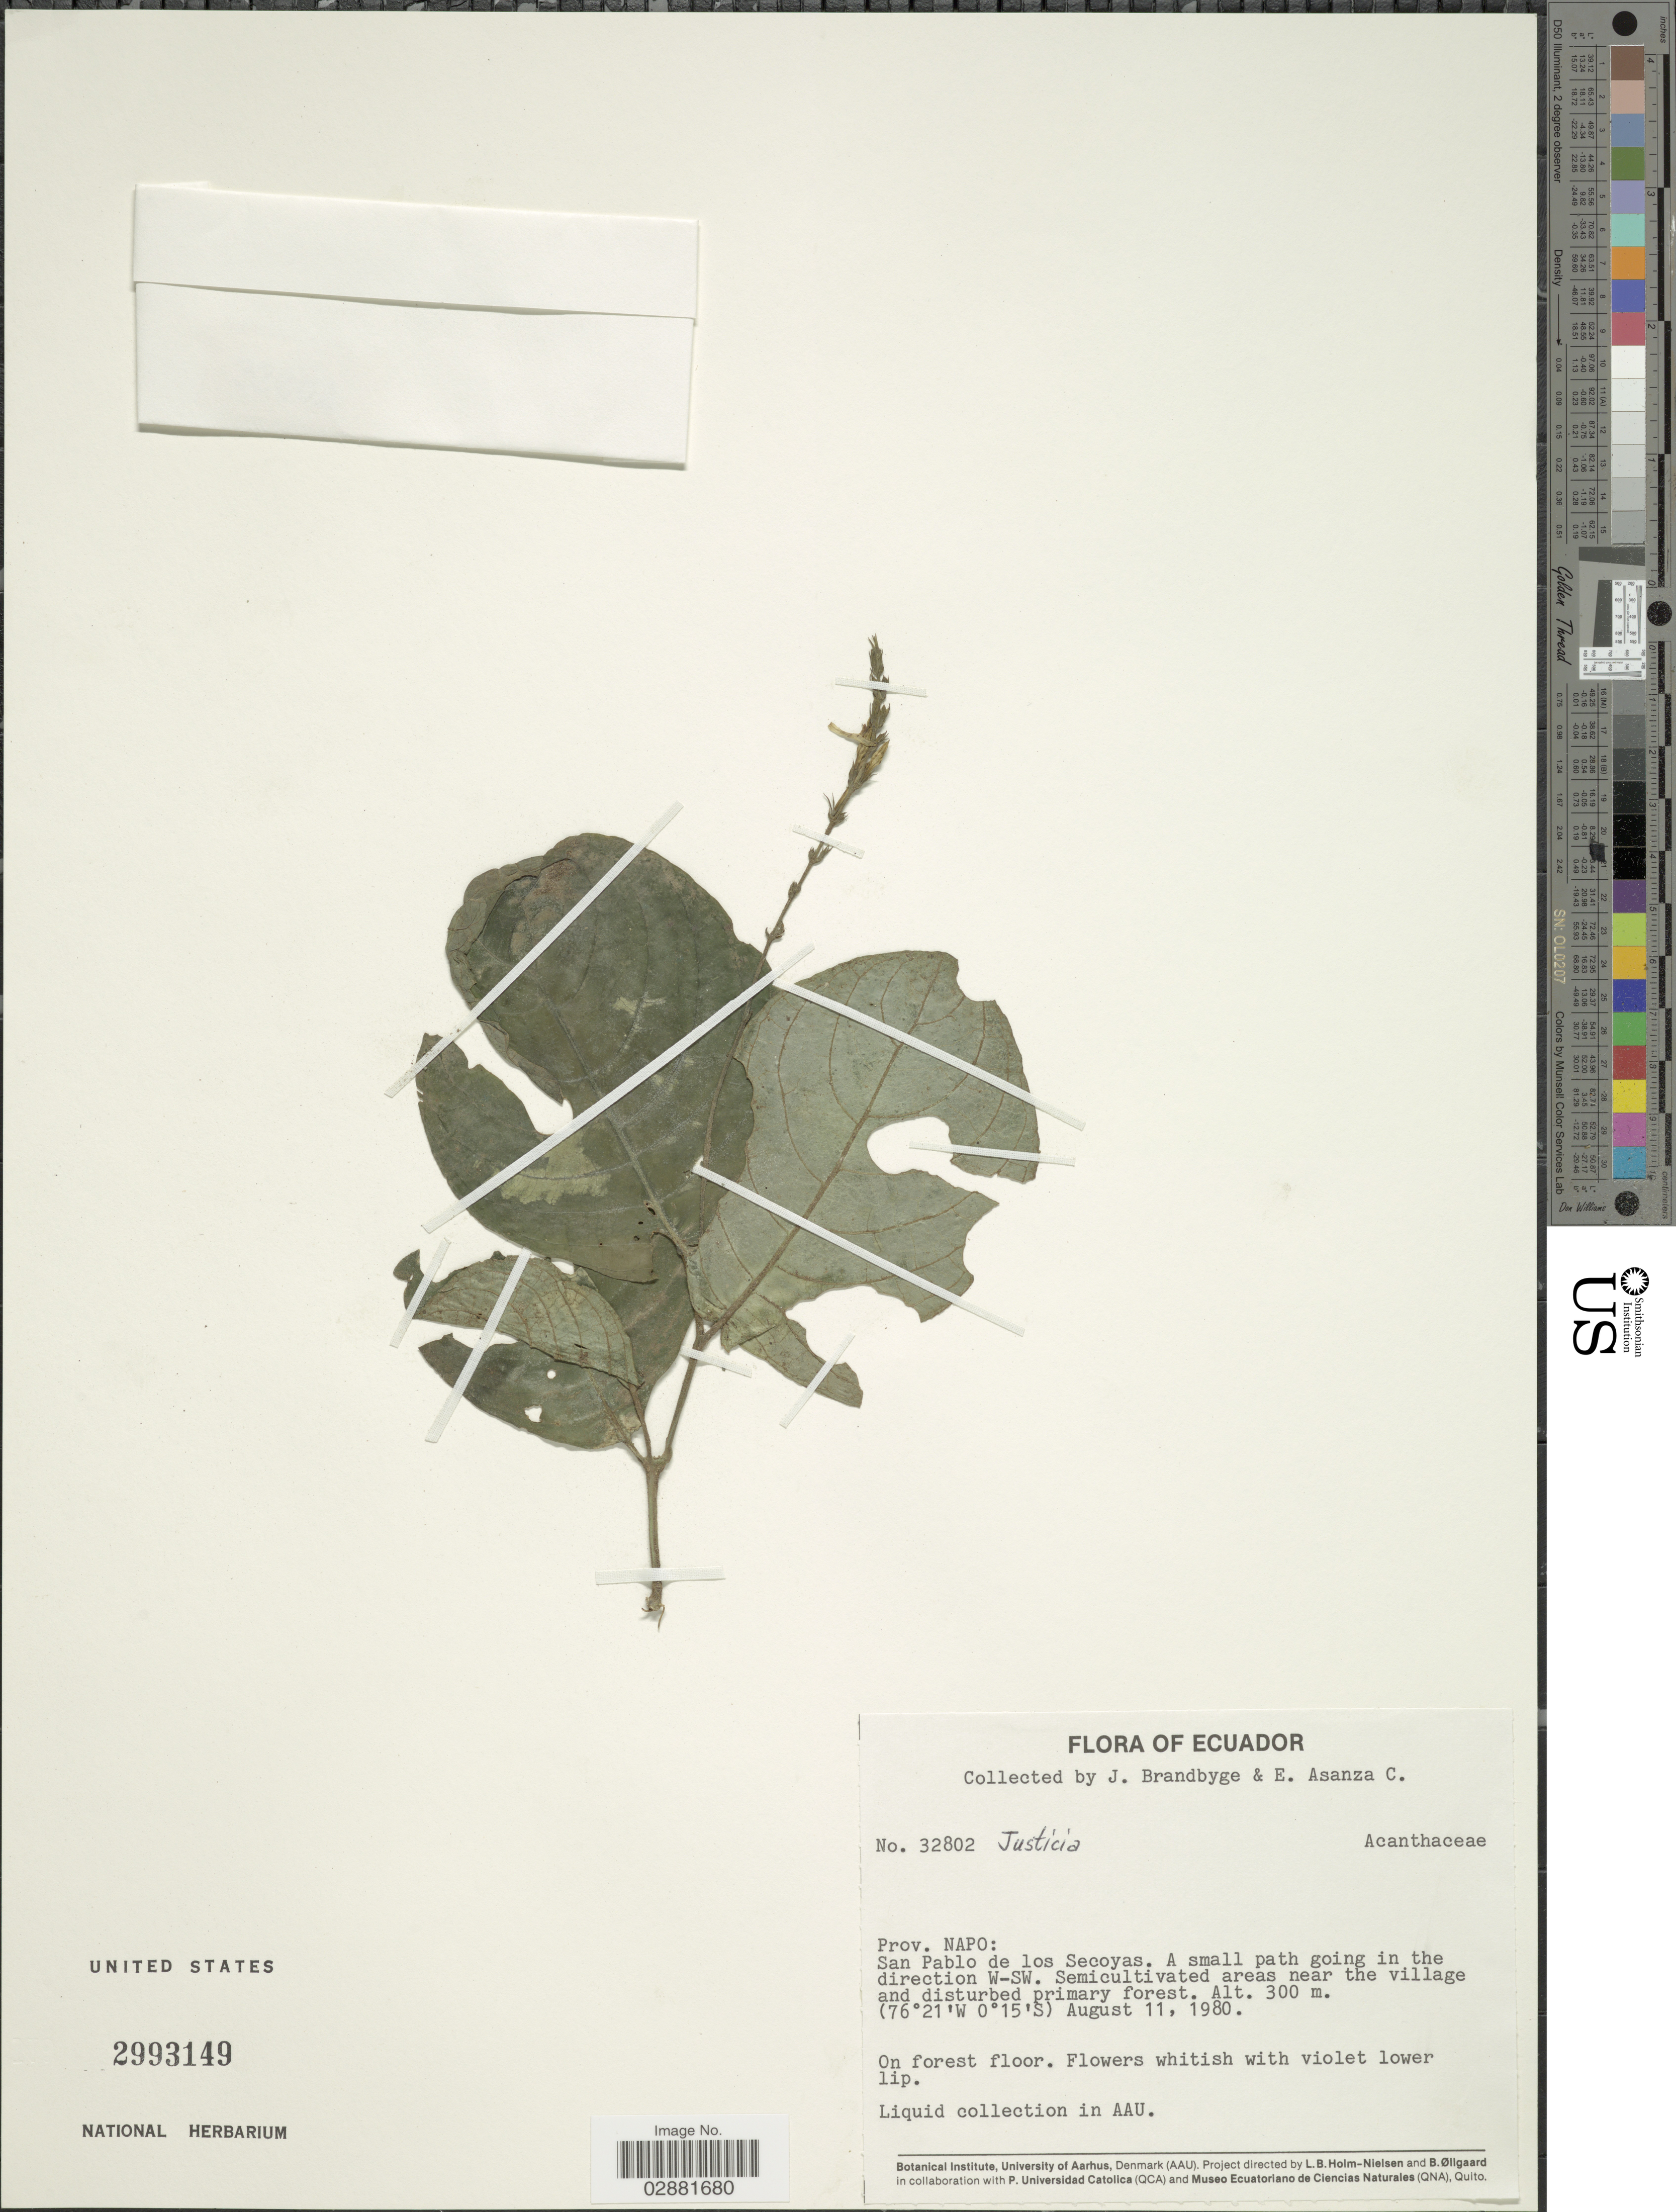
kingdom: Plantae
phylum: Tracheophyta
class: Magnoliopsida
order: Lamiales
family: Acanthaceae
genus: Justicia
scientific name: Justicia sp.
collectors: J. Brandbyge & E. Asanza C.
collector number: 32802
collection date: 1980-08-11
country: Ecuador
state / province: Napo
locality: San Pablo de los Secoyas, A small path going in the direction W-SW, Semicultivated areas near the village and disturbed primary forest.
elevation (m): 300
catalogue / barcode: US 2993149